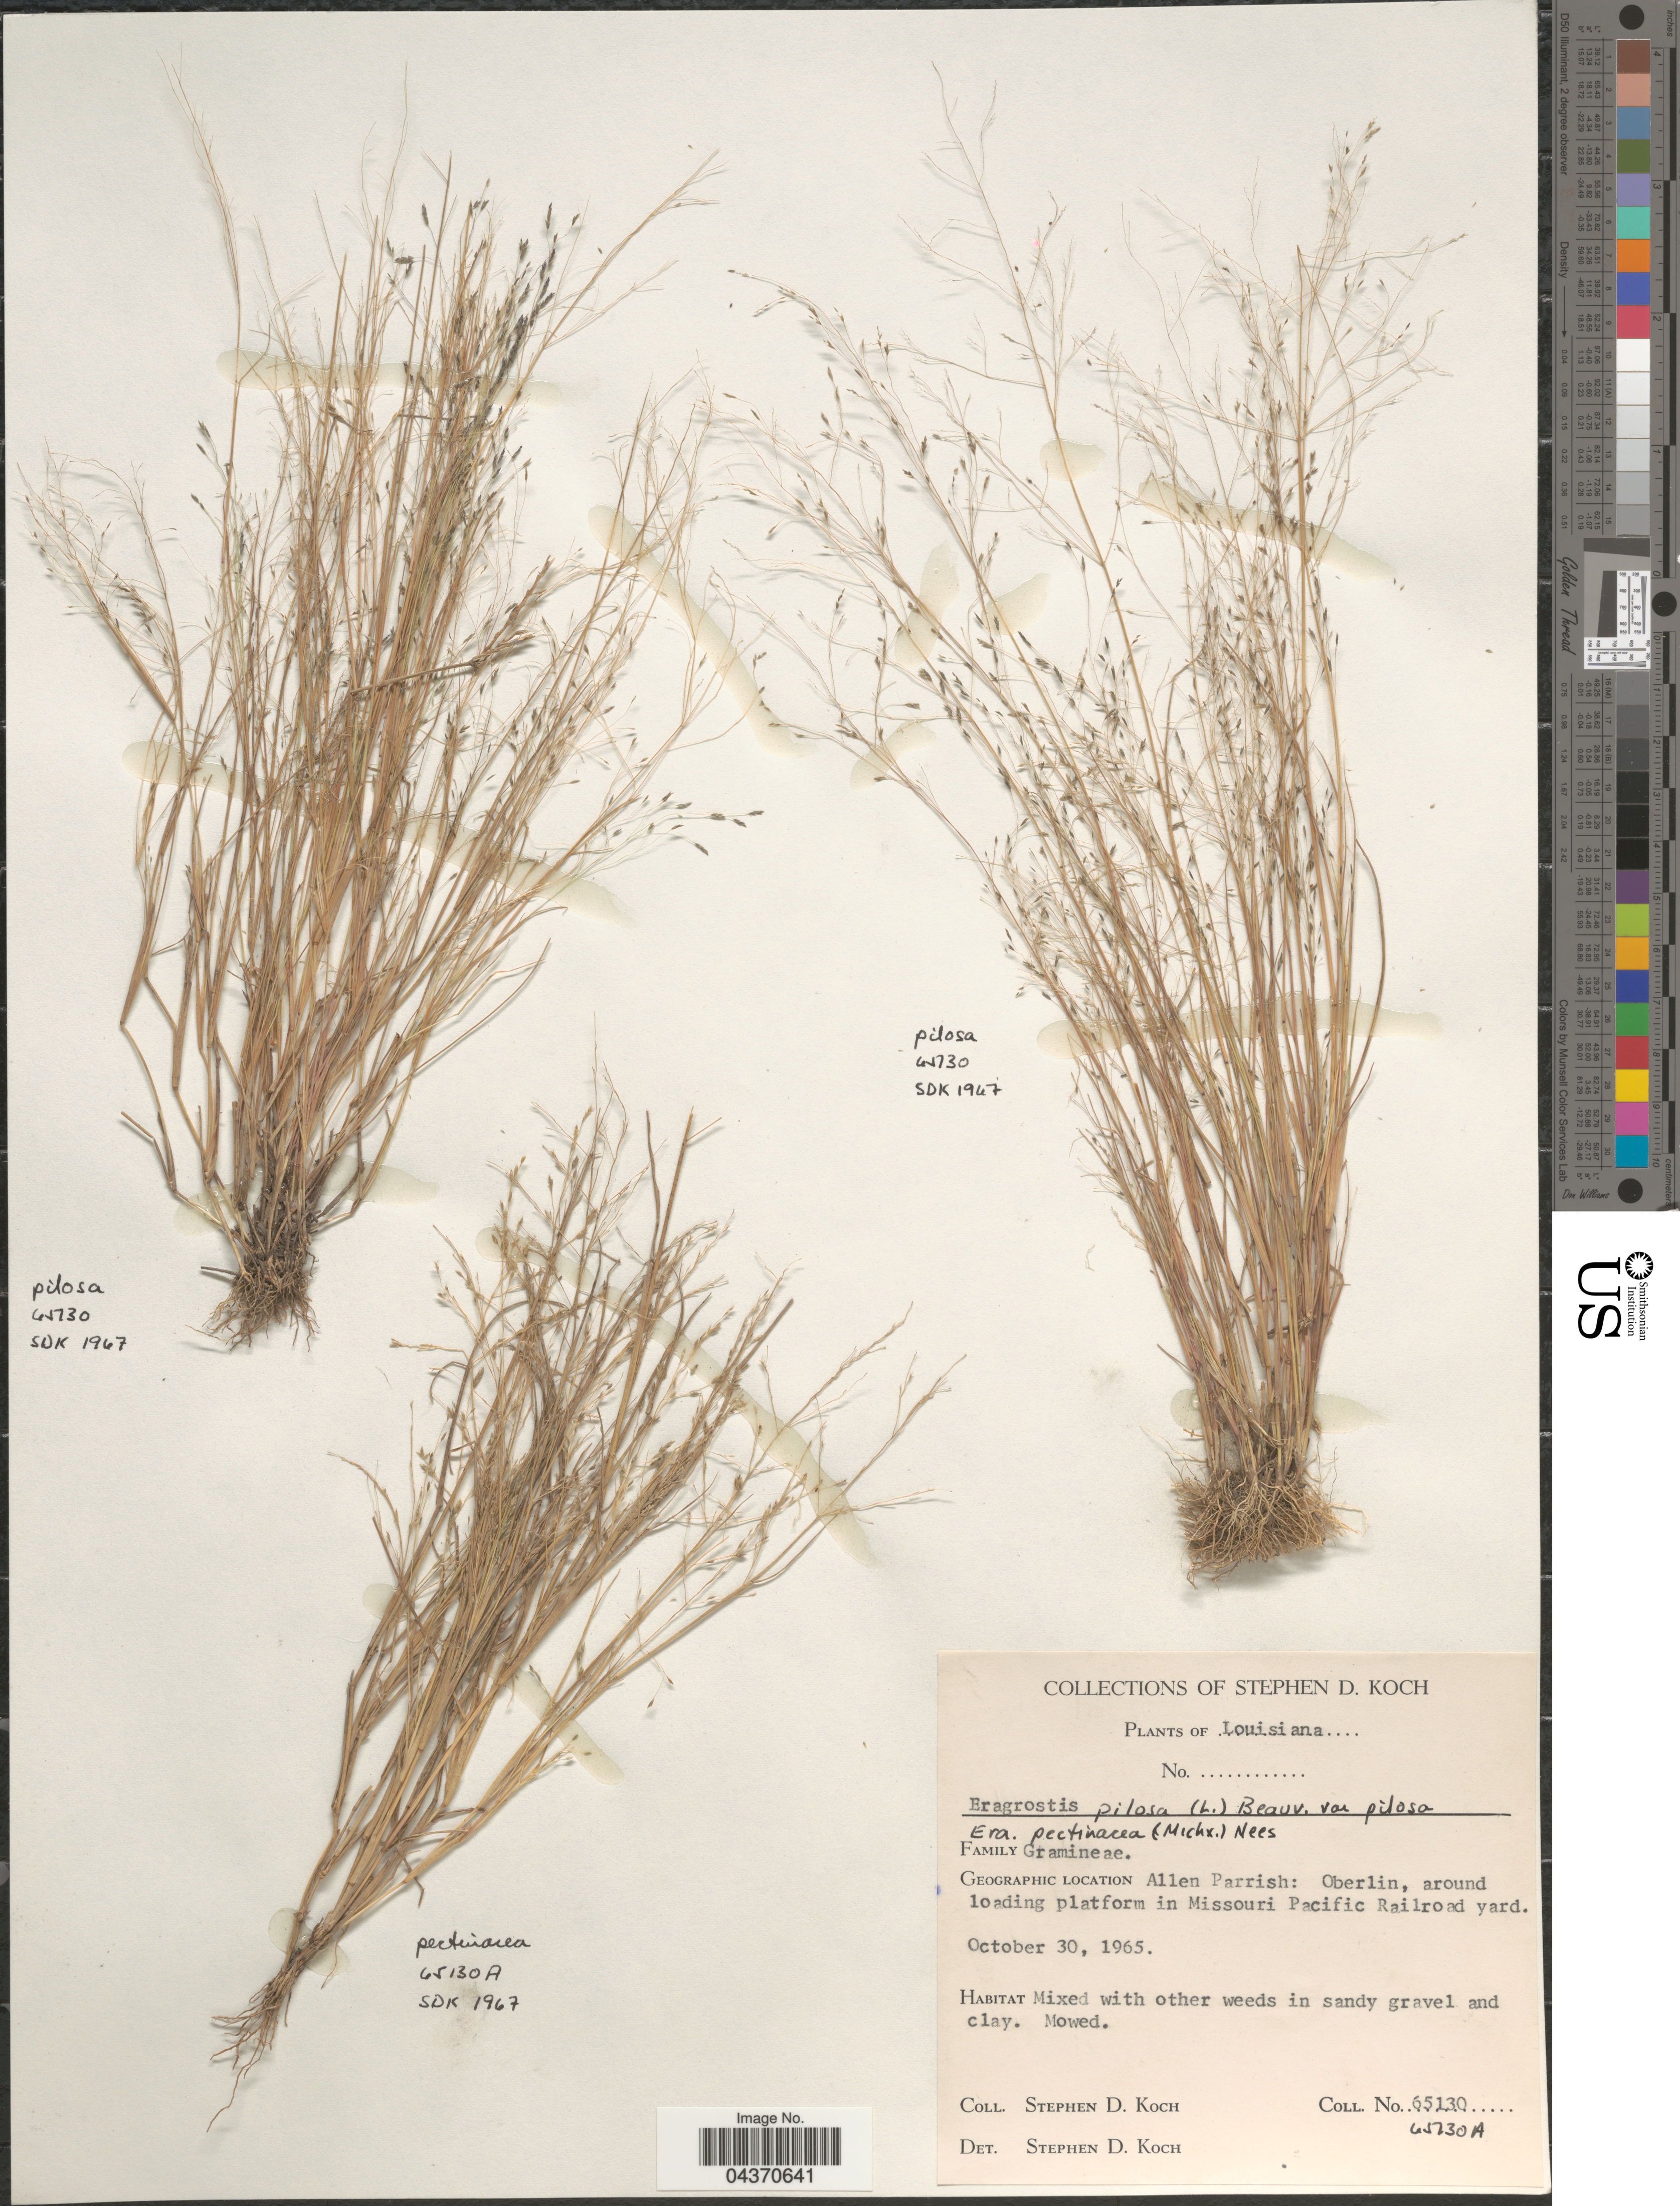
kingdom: Plantae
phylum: Tracheophyta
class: Liliopsida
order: Poales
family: Poaceae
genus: Eragrostis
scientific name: Eragrostis pilosa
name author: (L.) P. Beauv.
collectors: S. D. Koch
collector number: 65130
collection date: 1965-10-30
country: United States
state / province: Louisiana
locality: Allen Parrish: Oberlin, around loading platform in Missouri Pacific Railroad yard.